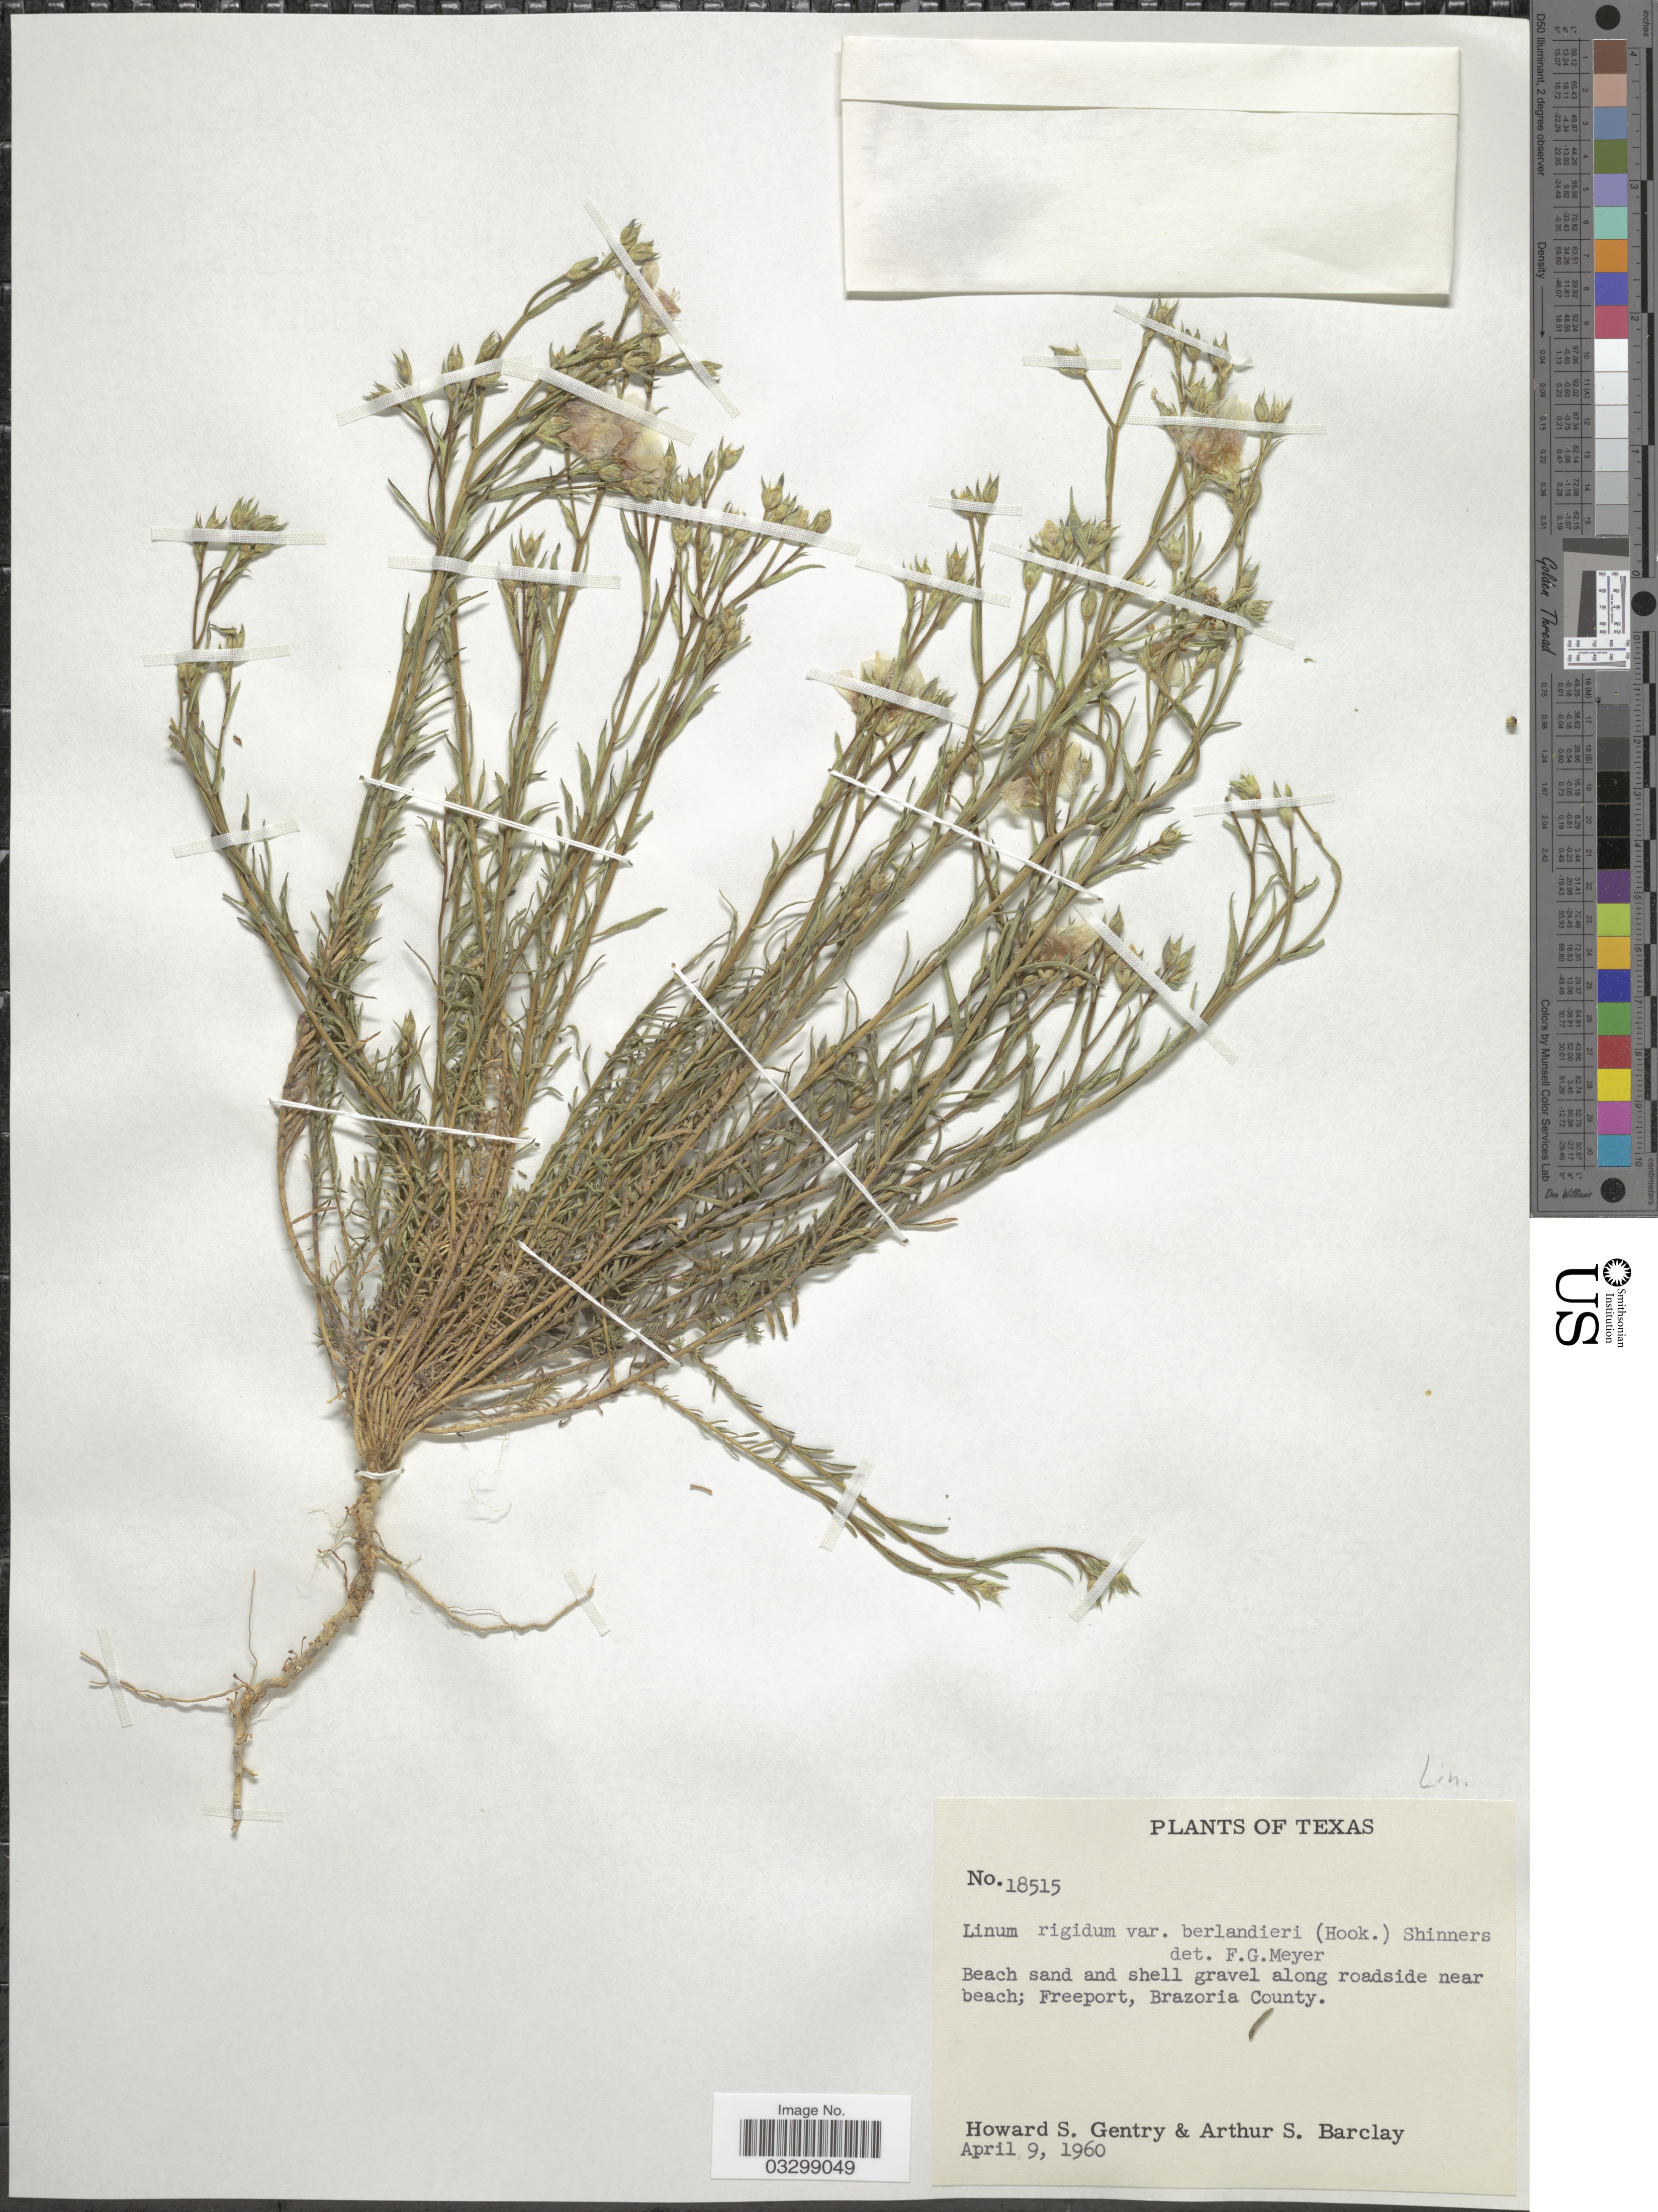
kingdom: Plantae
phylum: Tracheophyta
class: Magnoliopsida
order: Malpighiales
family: Linaceae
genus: Linum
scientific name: Linum rigidum var. berlandieri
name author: Pursh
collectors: H. S. Gentry & A. S. Barclay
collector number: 18515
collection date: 1960-04-09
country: United States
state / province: Texas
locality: Along roadside near beach; Freeport, Brazoria County.